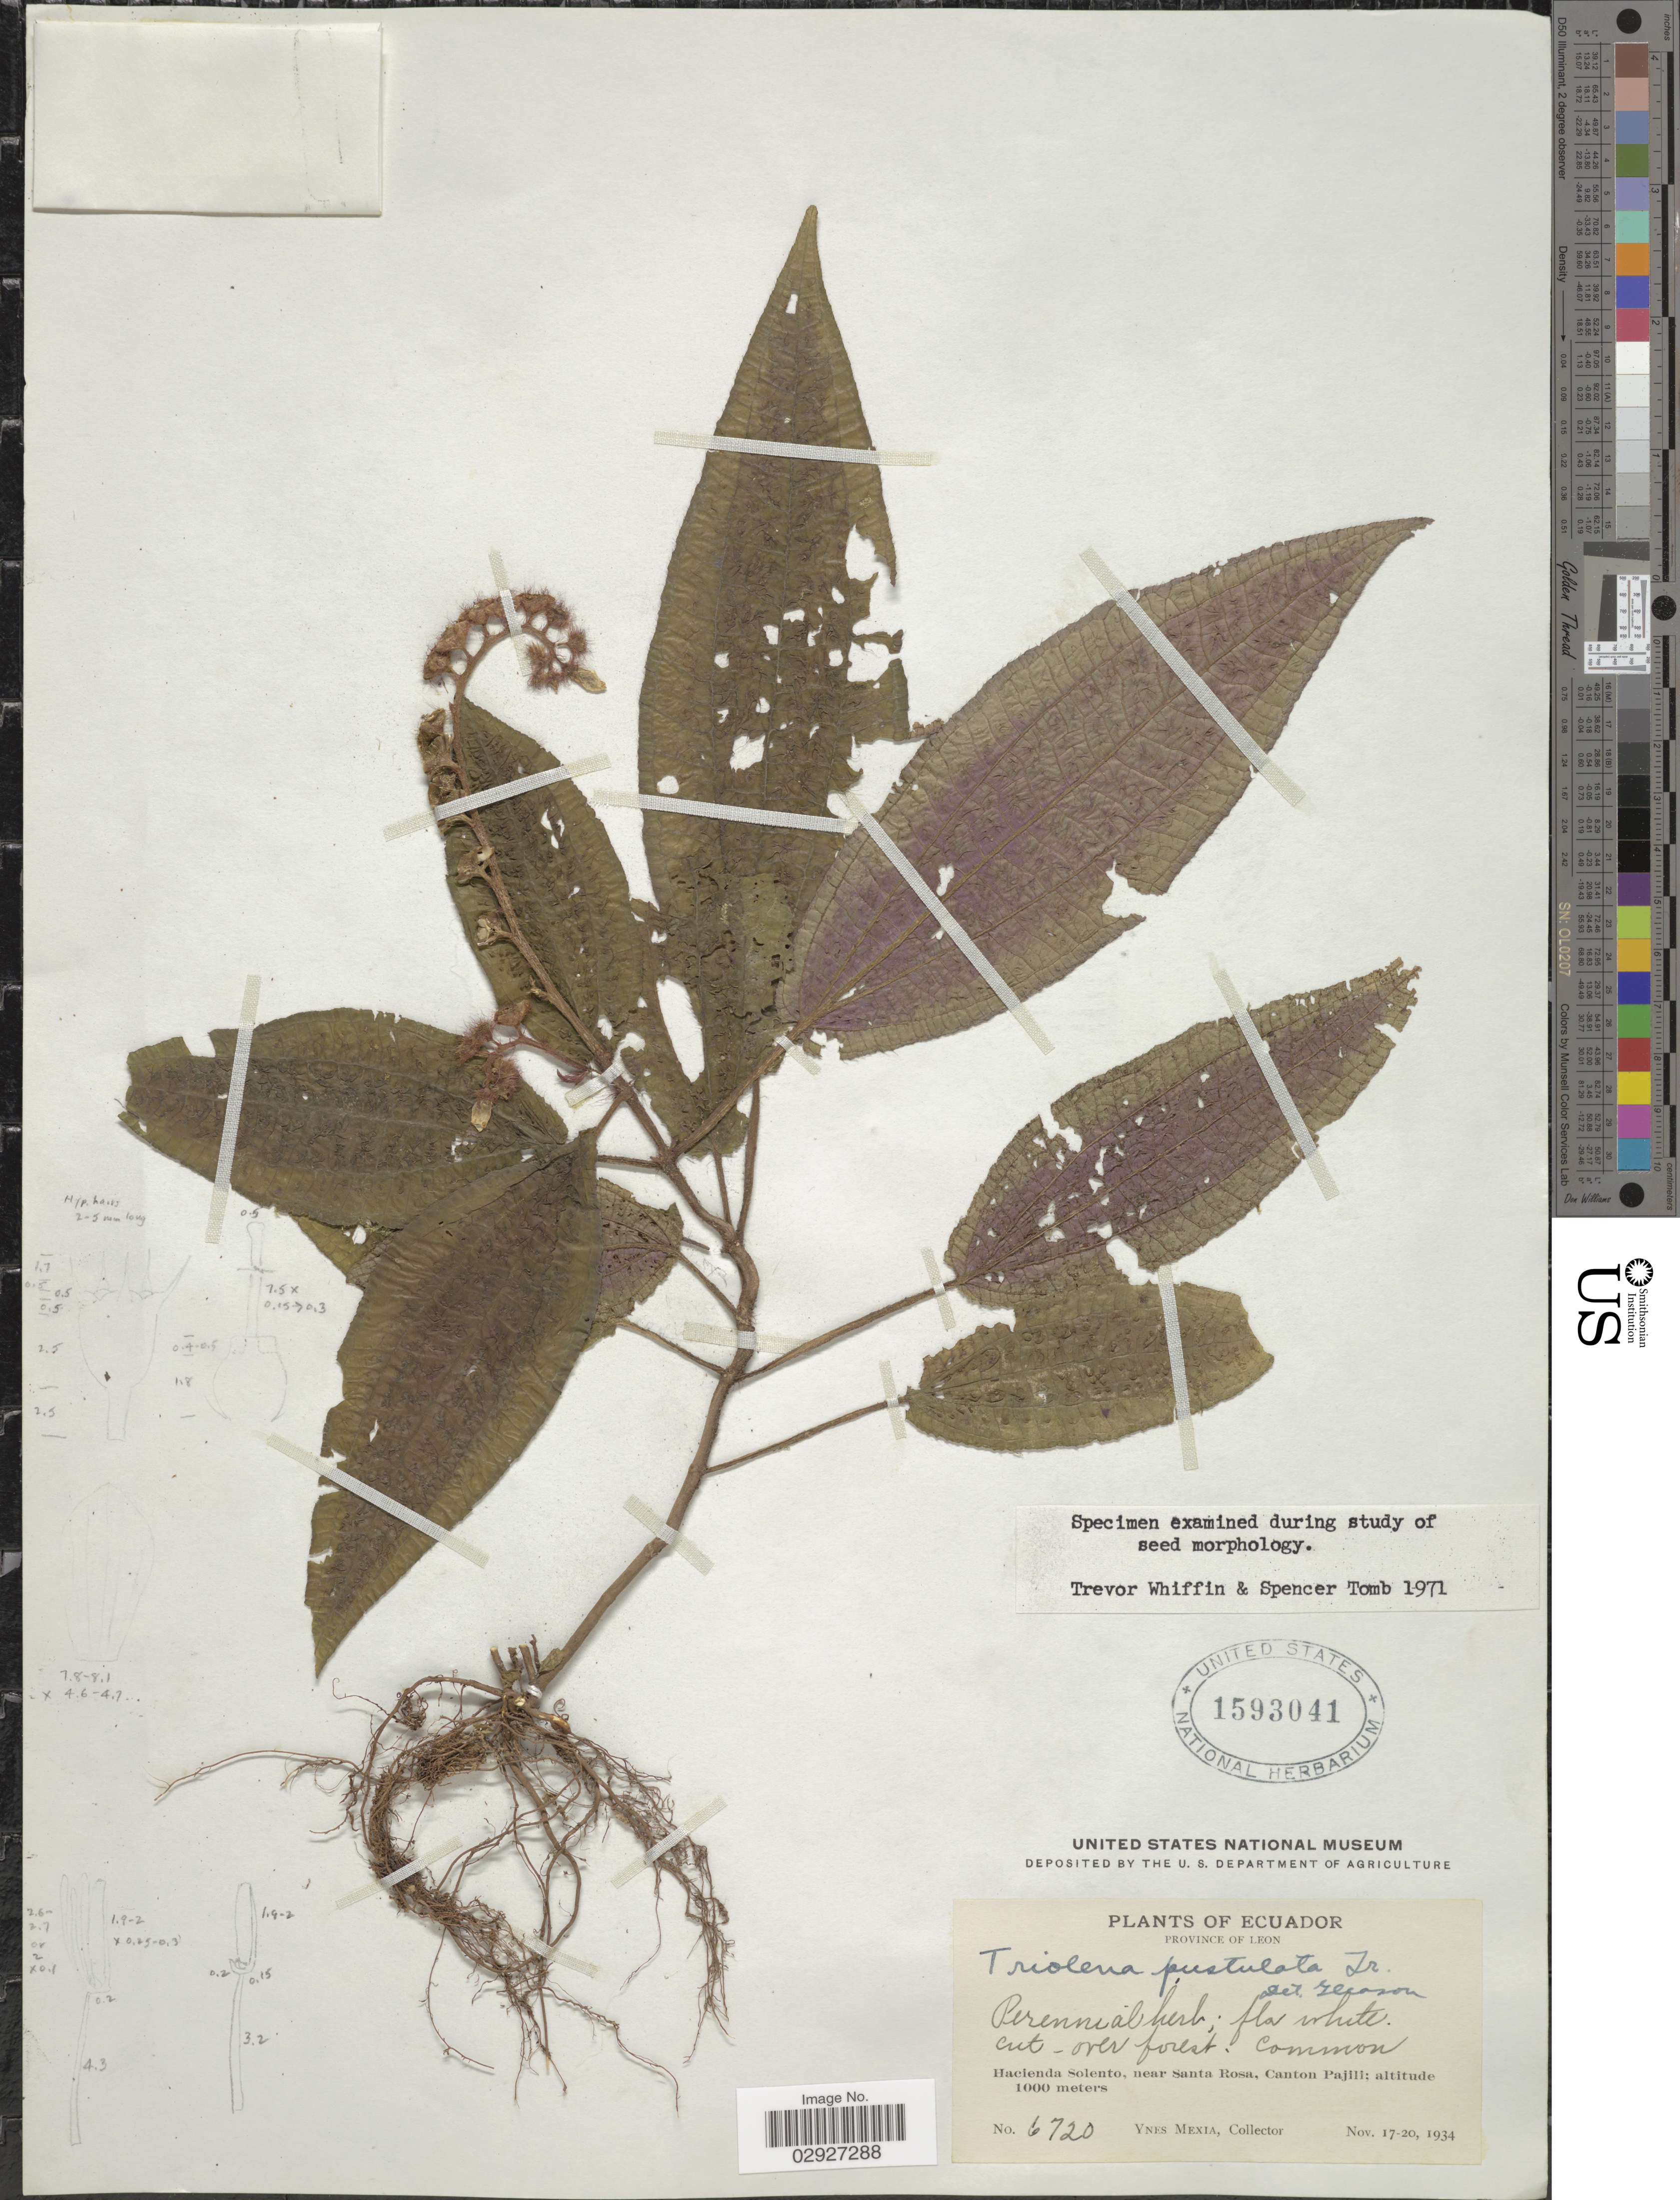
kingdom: Plantae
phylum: Tracheophyta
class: Magnoliopsida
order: Myrtales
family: Melastomataceae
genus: Triolena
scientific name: Triolena pustulata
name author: Triana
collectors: Y. Mexia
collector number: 6720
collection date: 1934-11-17/1934-11-20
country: Ecuador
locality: Province of Leon, Hacienda Solento, near Santa Rosa, Canton Pajili.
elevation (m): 1000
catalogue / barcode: US 1593041